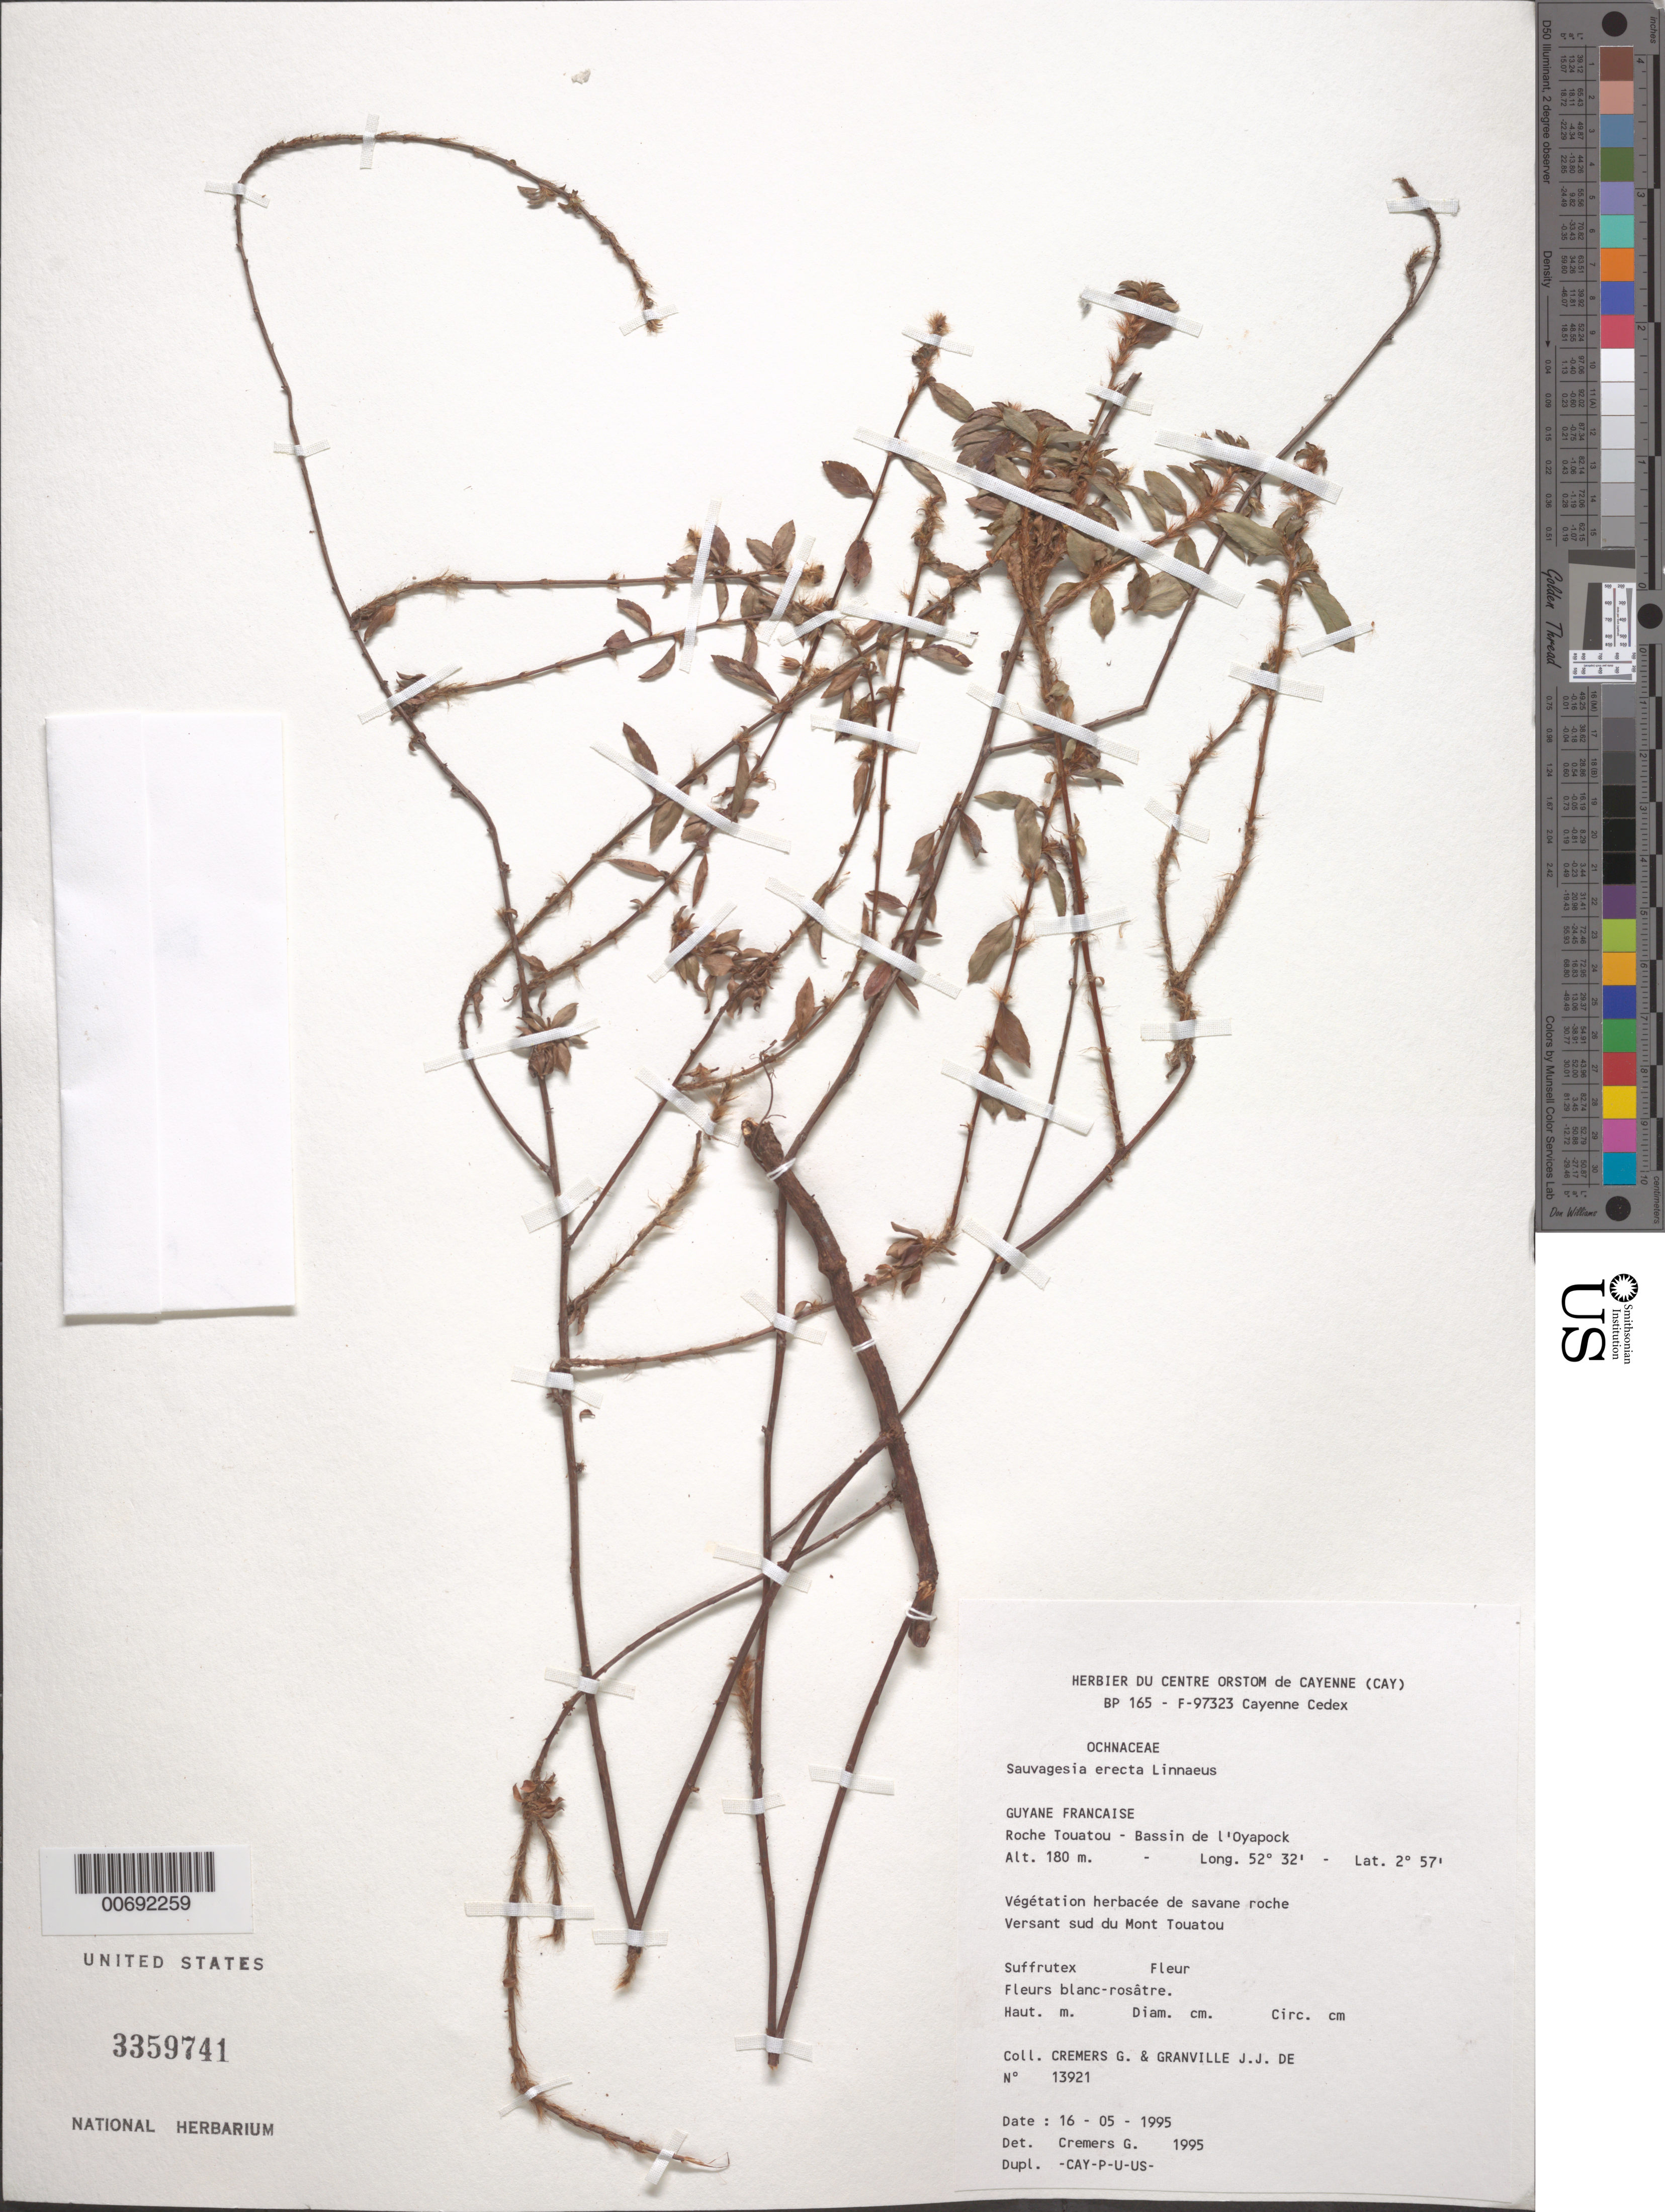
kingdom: Plantae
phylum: Tracheophyta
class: Magnoliopsida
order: Malpighiales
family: Ochnaceae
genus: Sauvagesia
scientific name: Sauvagesia erecta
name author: L.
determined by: Cremers, Georges A.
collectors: G. Cremers & J.-J. de Granville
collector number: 13921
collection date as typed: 16-May-95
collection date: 1995-05-16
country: French Guiana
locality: Roche Touatou, Bassin de l'Oyapock, versant sud du Mont Touatou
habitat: Veg. herbacée de savane roche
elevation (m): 180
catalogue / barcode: US 3359741